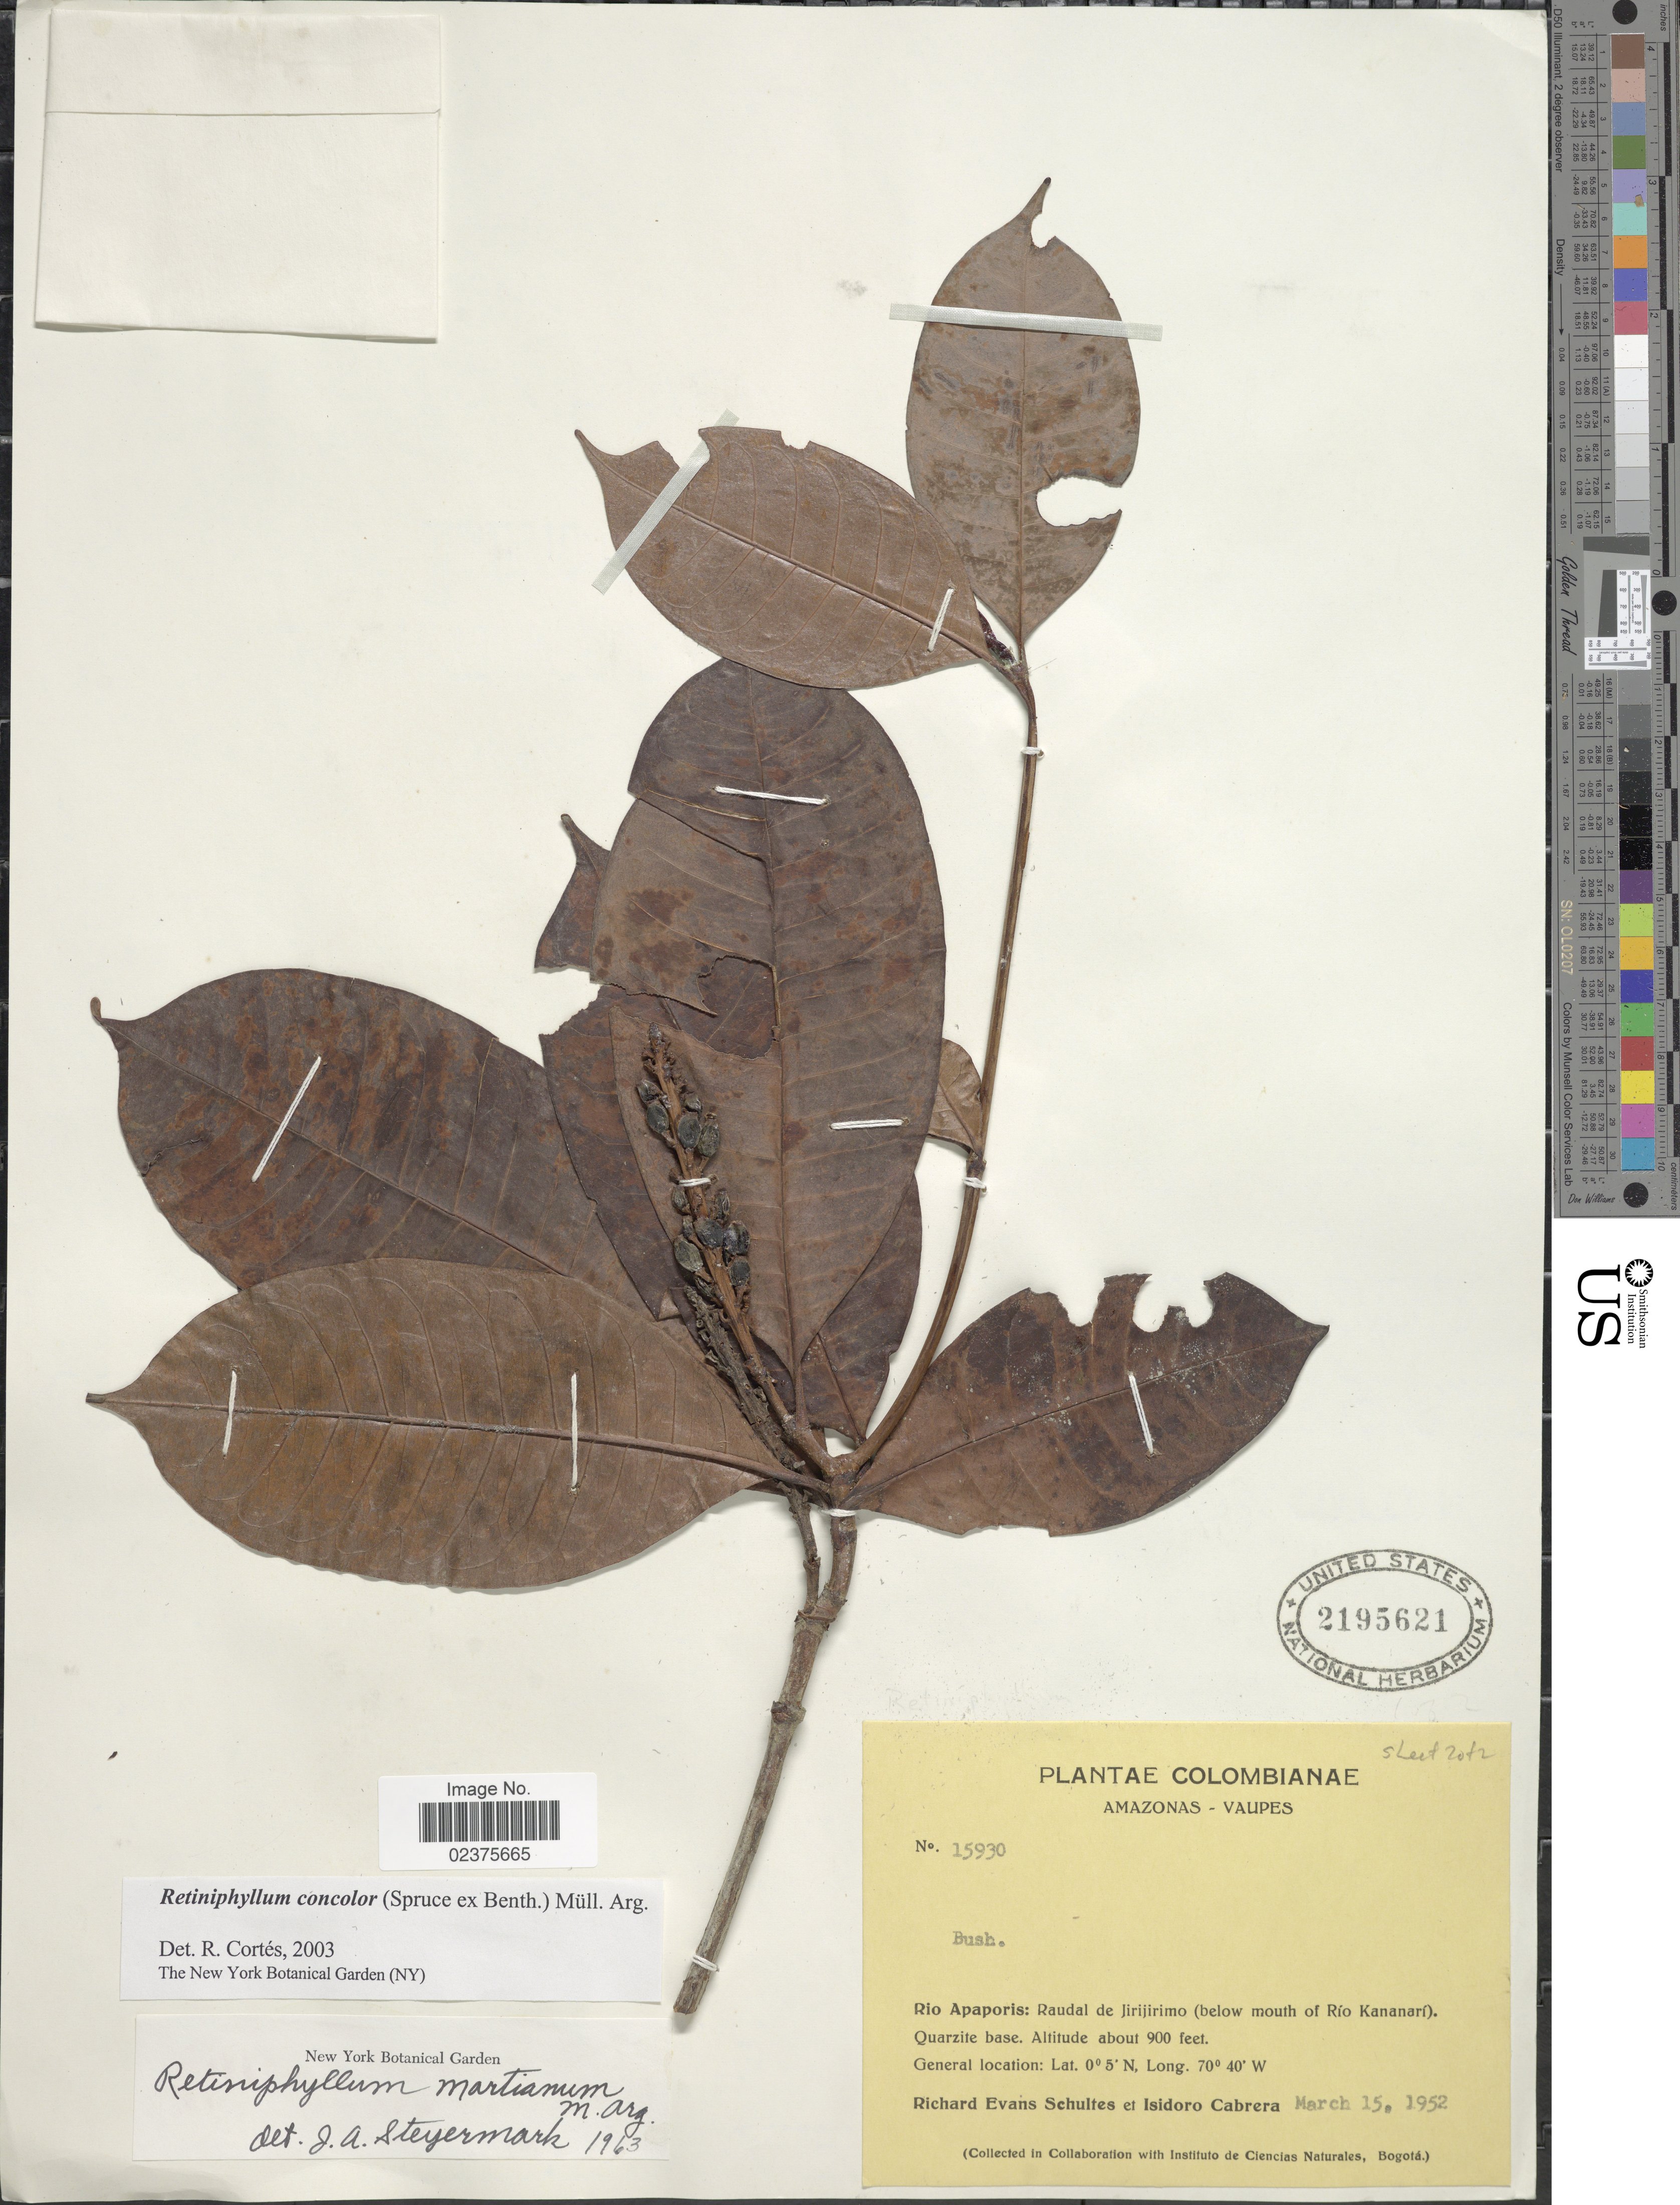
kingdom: Plantae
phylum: Tracheophyta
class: Magnoliopsida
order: Gentianales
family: Rubiaceae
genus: Retiniphyllum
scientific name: Retiniphyllum concolor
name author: (Spruce ex Benth.) Müll. Arg.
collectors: R. E. Schultes & I. Cabrera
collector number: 15930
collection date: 1952-03-15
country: Colombia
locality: Amazonas-Vaupes, Río Apaporis: Raudal de Jirijirimo (below mouth of Río Kananarí). Quarzite base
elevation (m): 274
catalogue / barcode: US 2195621